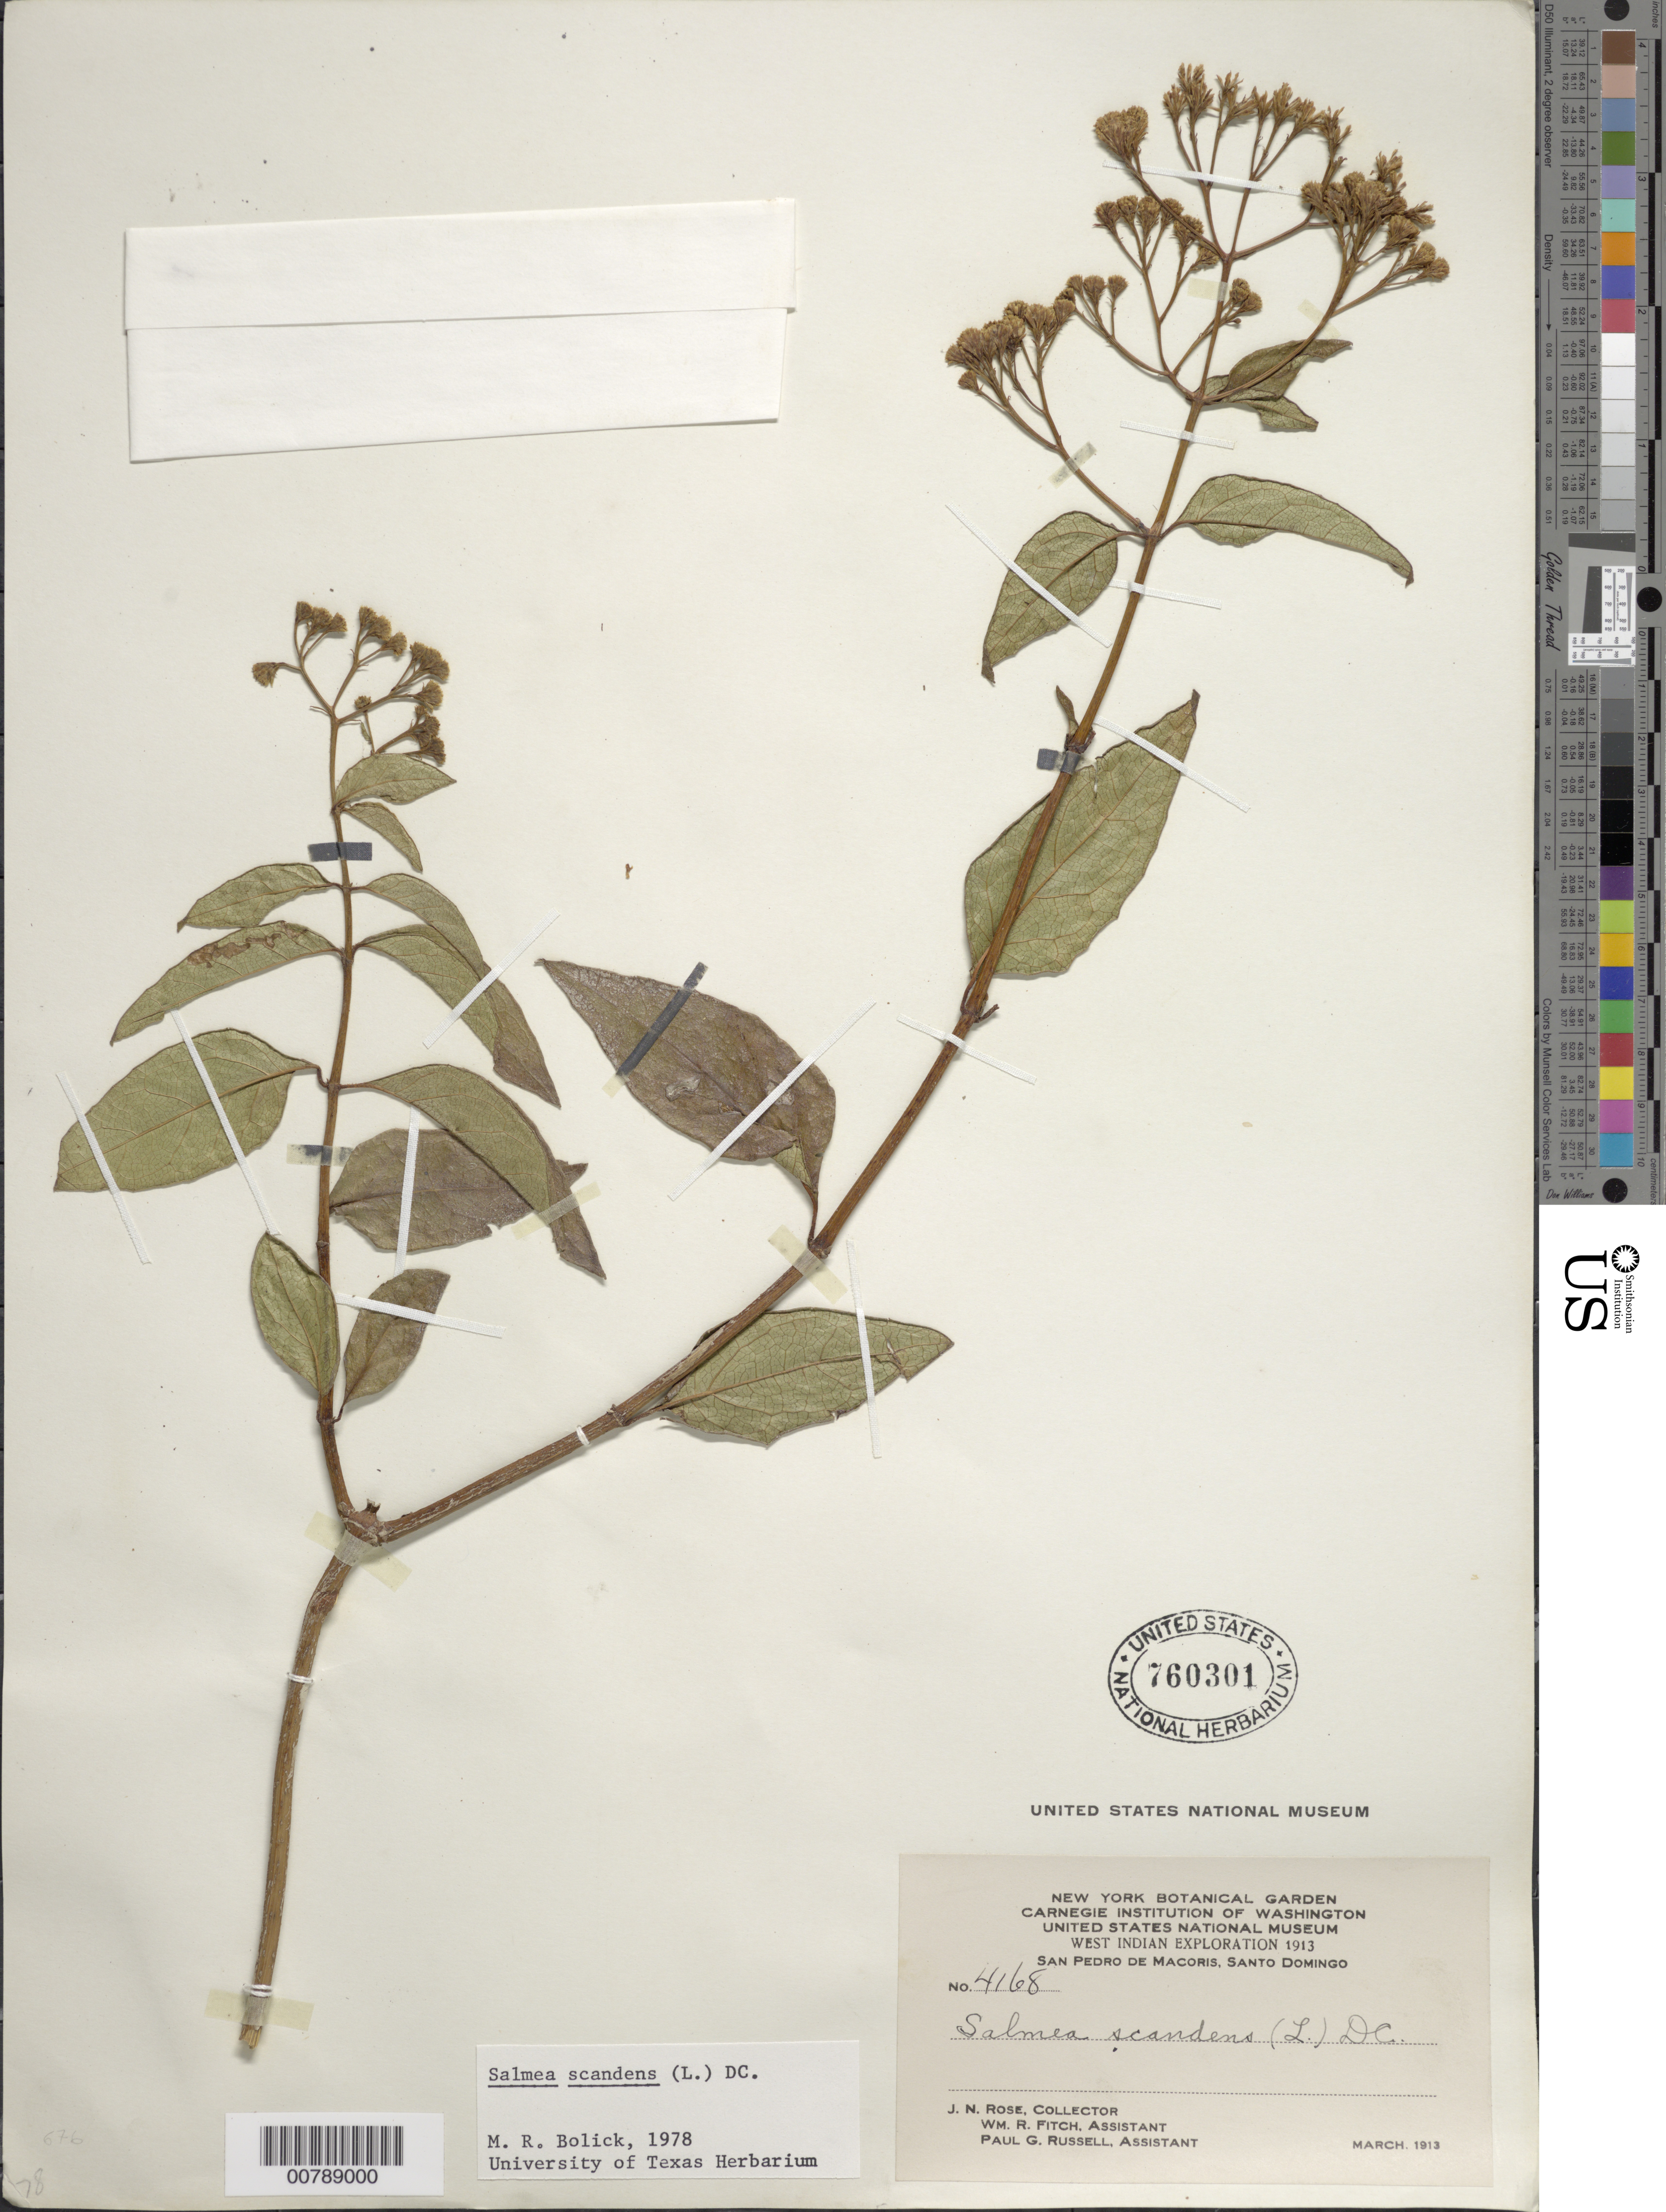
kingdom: Plantae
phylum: Tracheophyta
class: Magnoliopsida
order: Asterales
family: Asteraceae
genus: Salmea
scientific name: Salmea scandens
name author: (L.) DC.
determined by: Bolick, Margaret R., Curator (NEB), University of Nebraska State Museum (UNITED STATES)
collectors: J. N. Rose, W. R. Fitch & P. G. Russell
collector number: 4168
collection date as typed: Mar 1913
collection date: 1913-03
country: Dominican Republic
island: Hispaniola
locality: San Pedro de Macoris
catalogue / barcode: US 760301